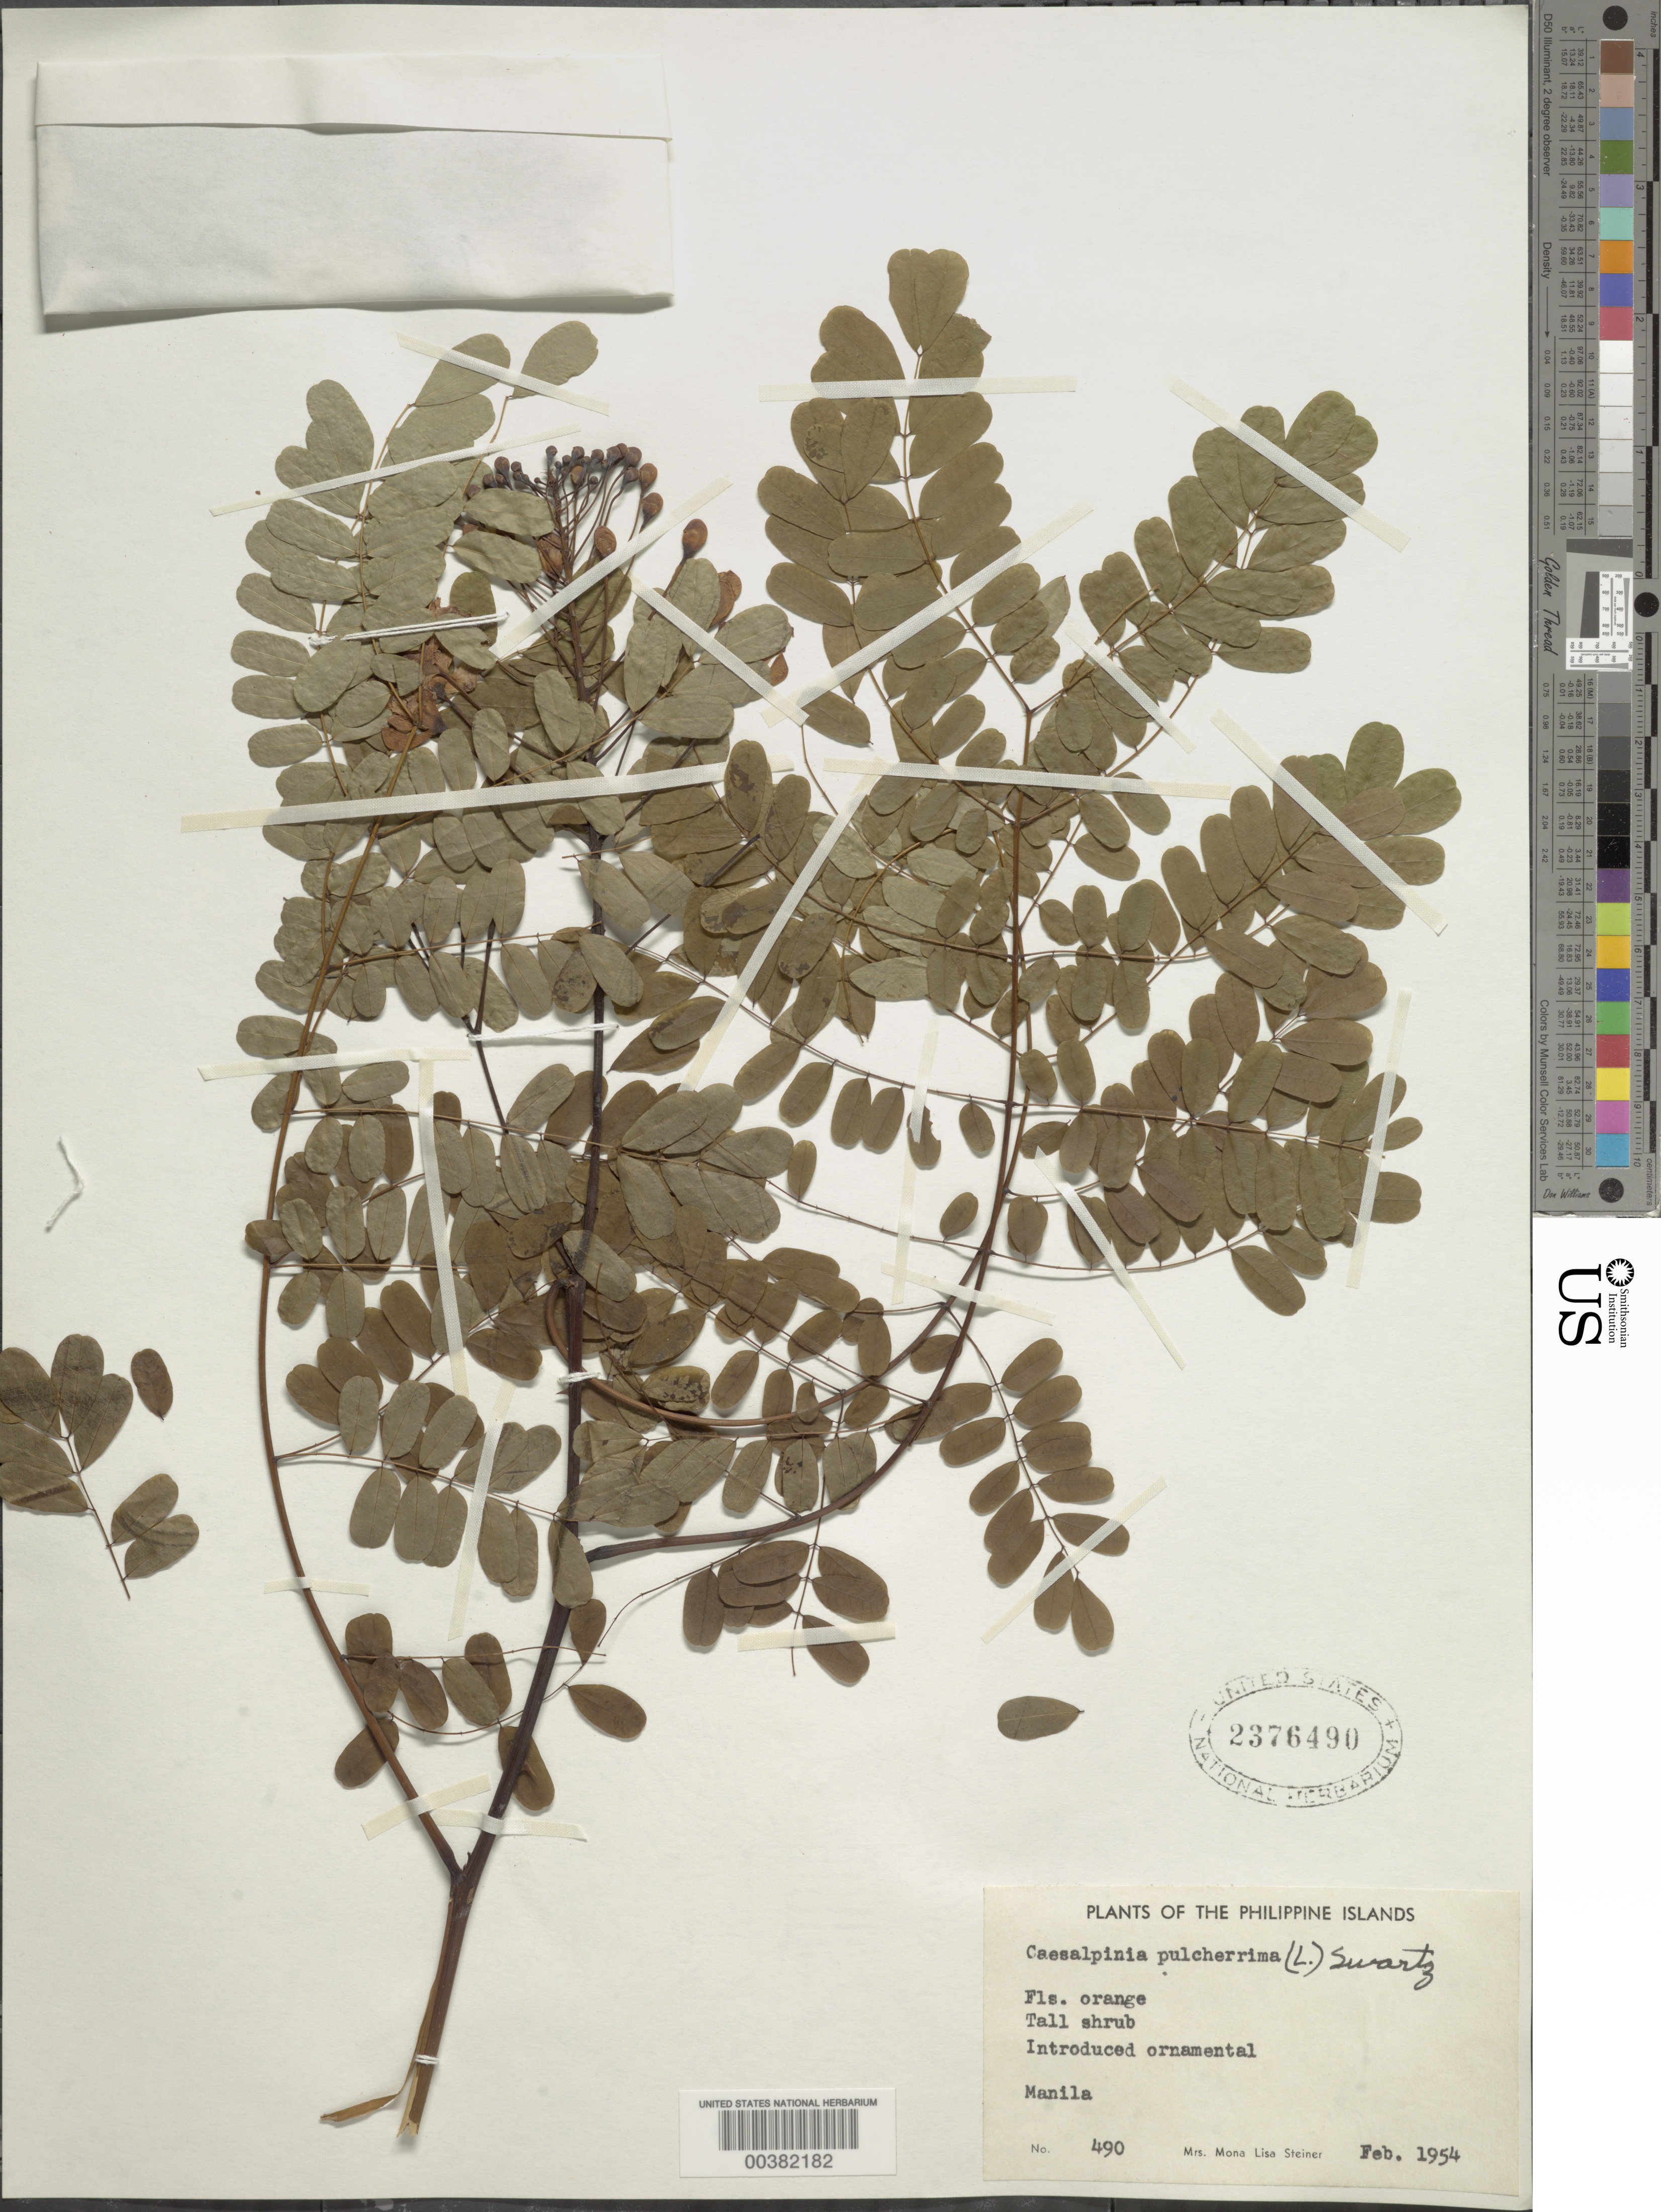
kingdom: Plantae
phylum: Tracheophyta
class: Magnoliopsida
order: Fabales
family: Fabaceae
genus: Caesalpinia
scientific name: Caesalpinia pulcherrima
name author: (L.) Sw.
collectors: M. Steiner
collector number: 490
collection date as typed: Feb 1954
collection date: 1954-02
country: Philippines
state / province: National Capital Region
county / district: Manila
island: Luzon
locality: Manila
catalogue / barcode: US 2376490